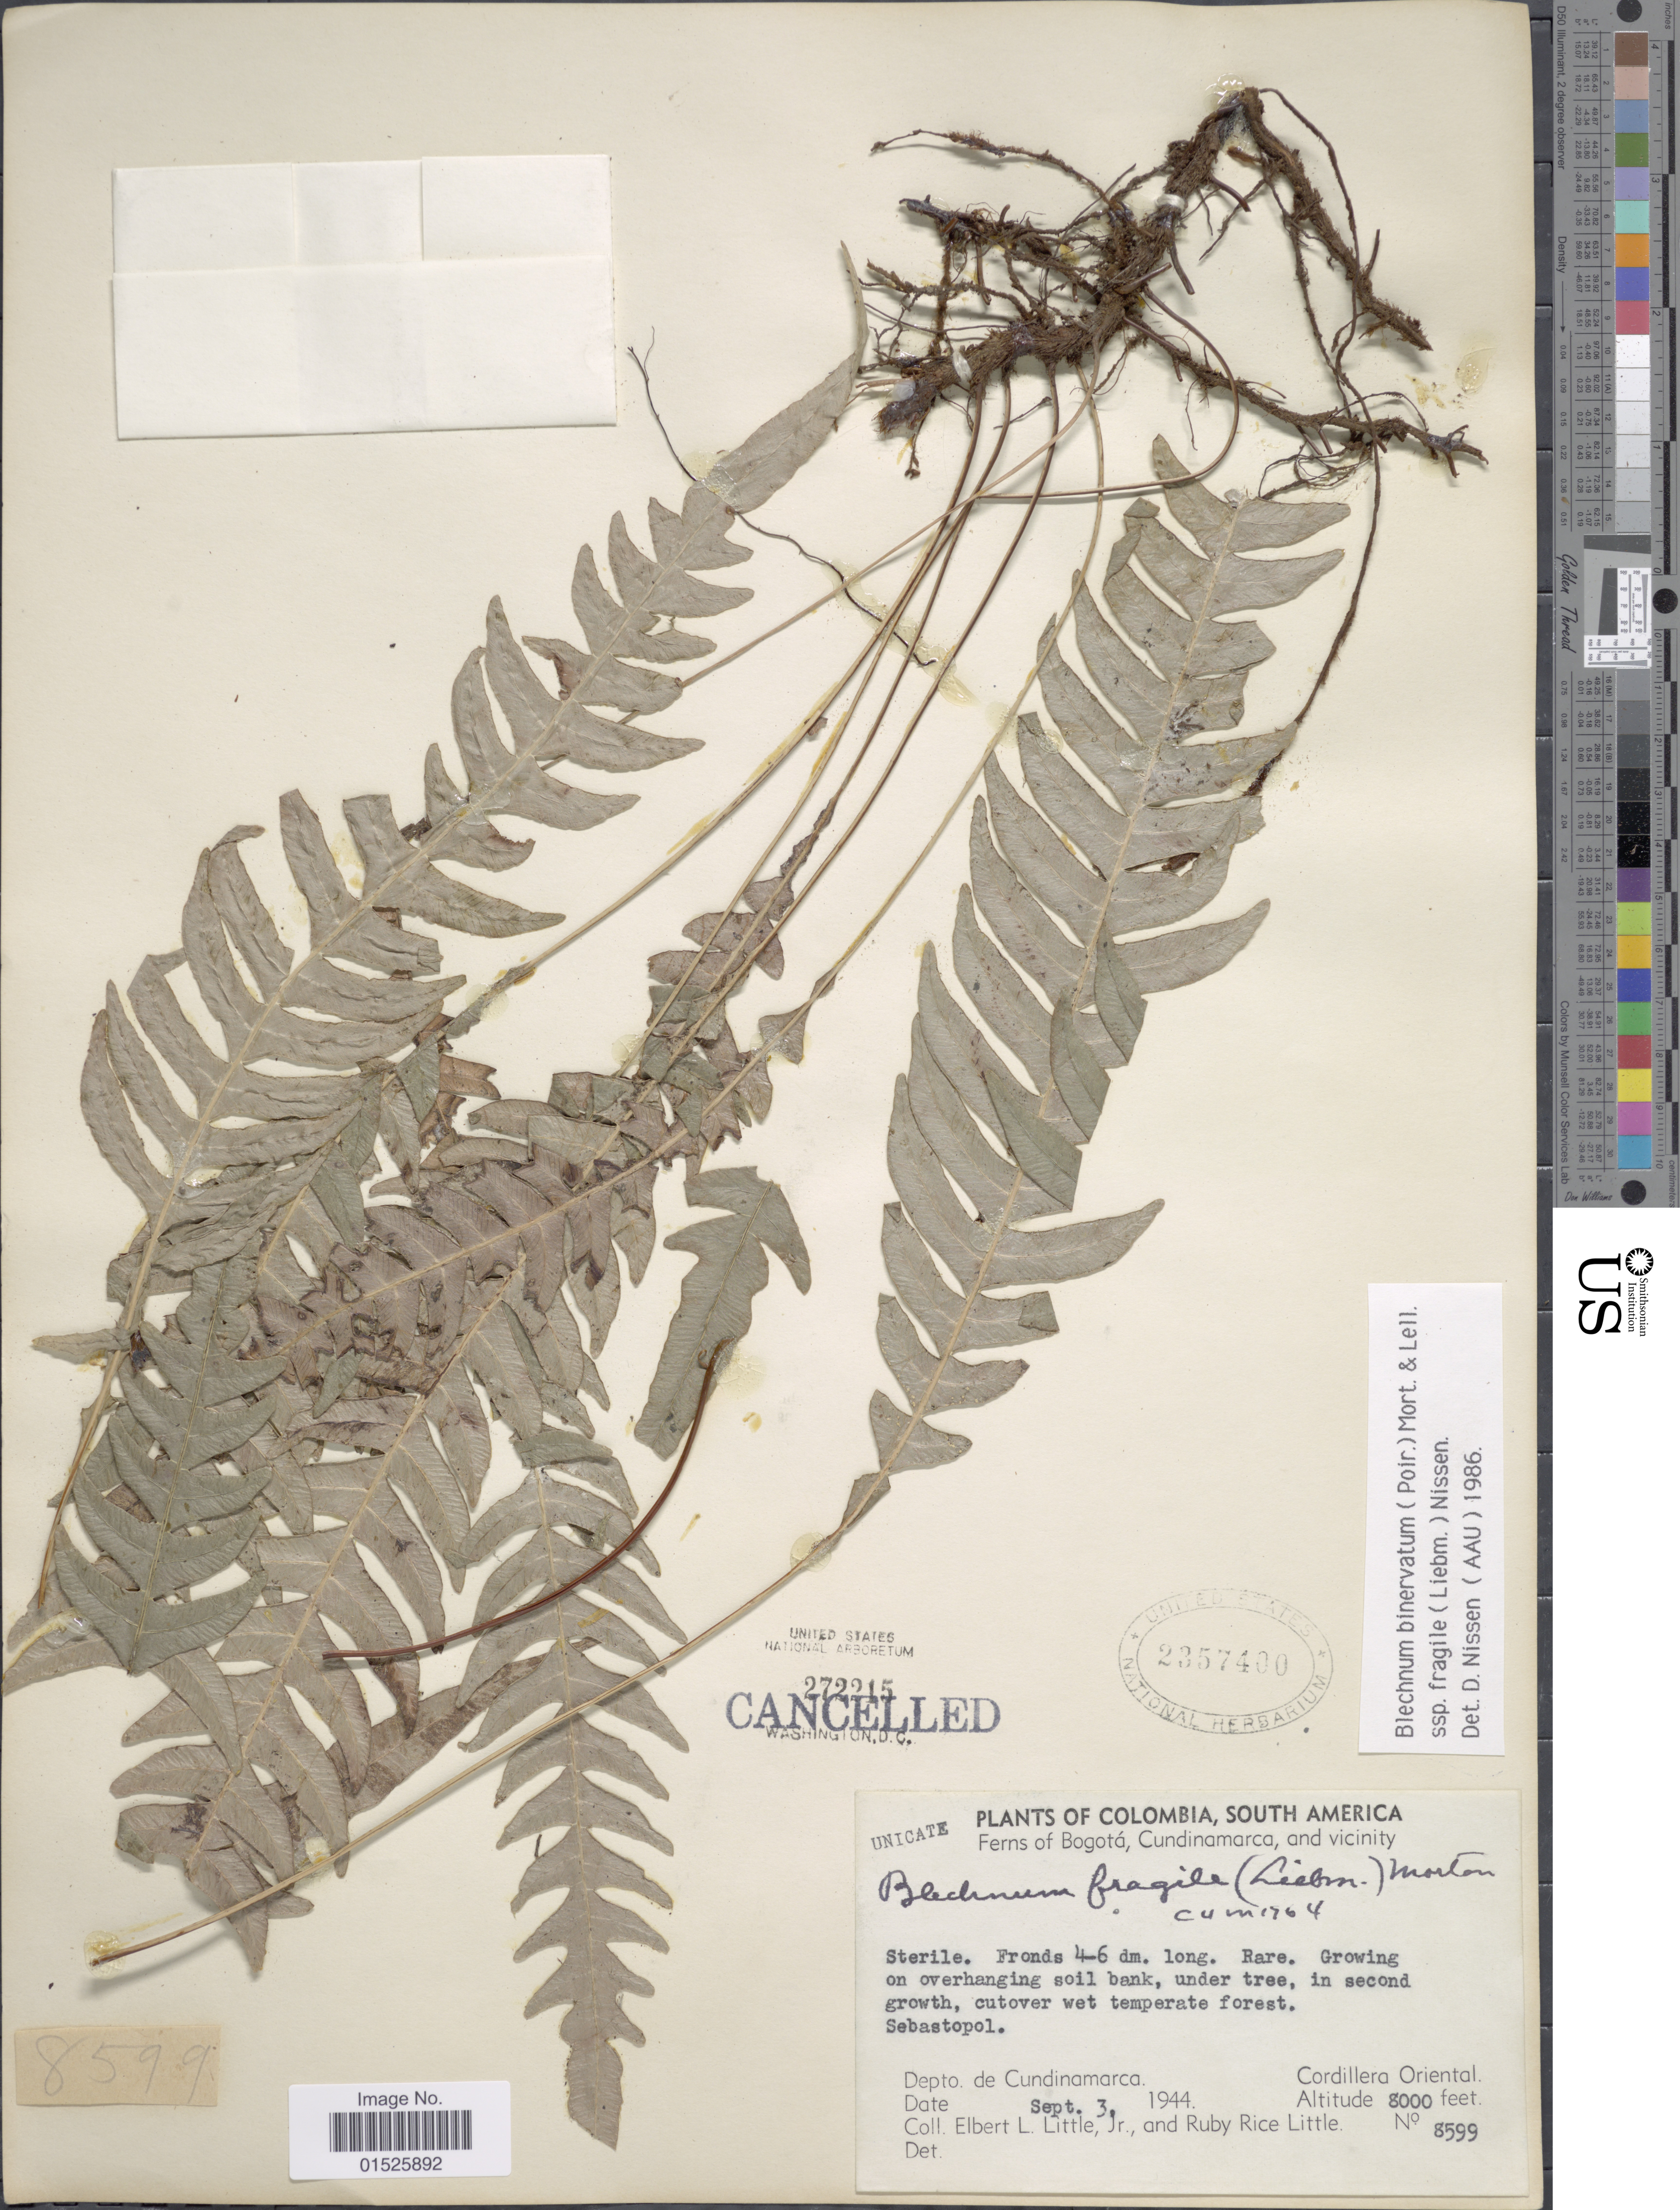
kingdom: Plantae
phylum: Tracheophyta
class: Polypodiopsida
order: Polypodiales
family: Blechnaceae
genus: Blechnum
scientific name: Blechnum fragile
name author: (Liebm.) C.V. Morton & Lellinger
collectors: E. L. Little & R. R. Little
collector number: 8599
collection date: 1944-09-03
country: Colombia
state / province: Cundinamarca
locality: Cordillera Oriental. Sebastopol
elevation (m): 2438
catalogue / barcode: US 2357400